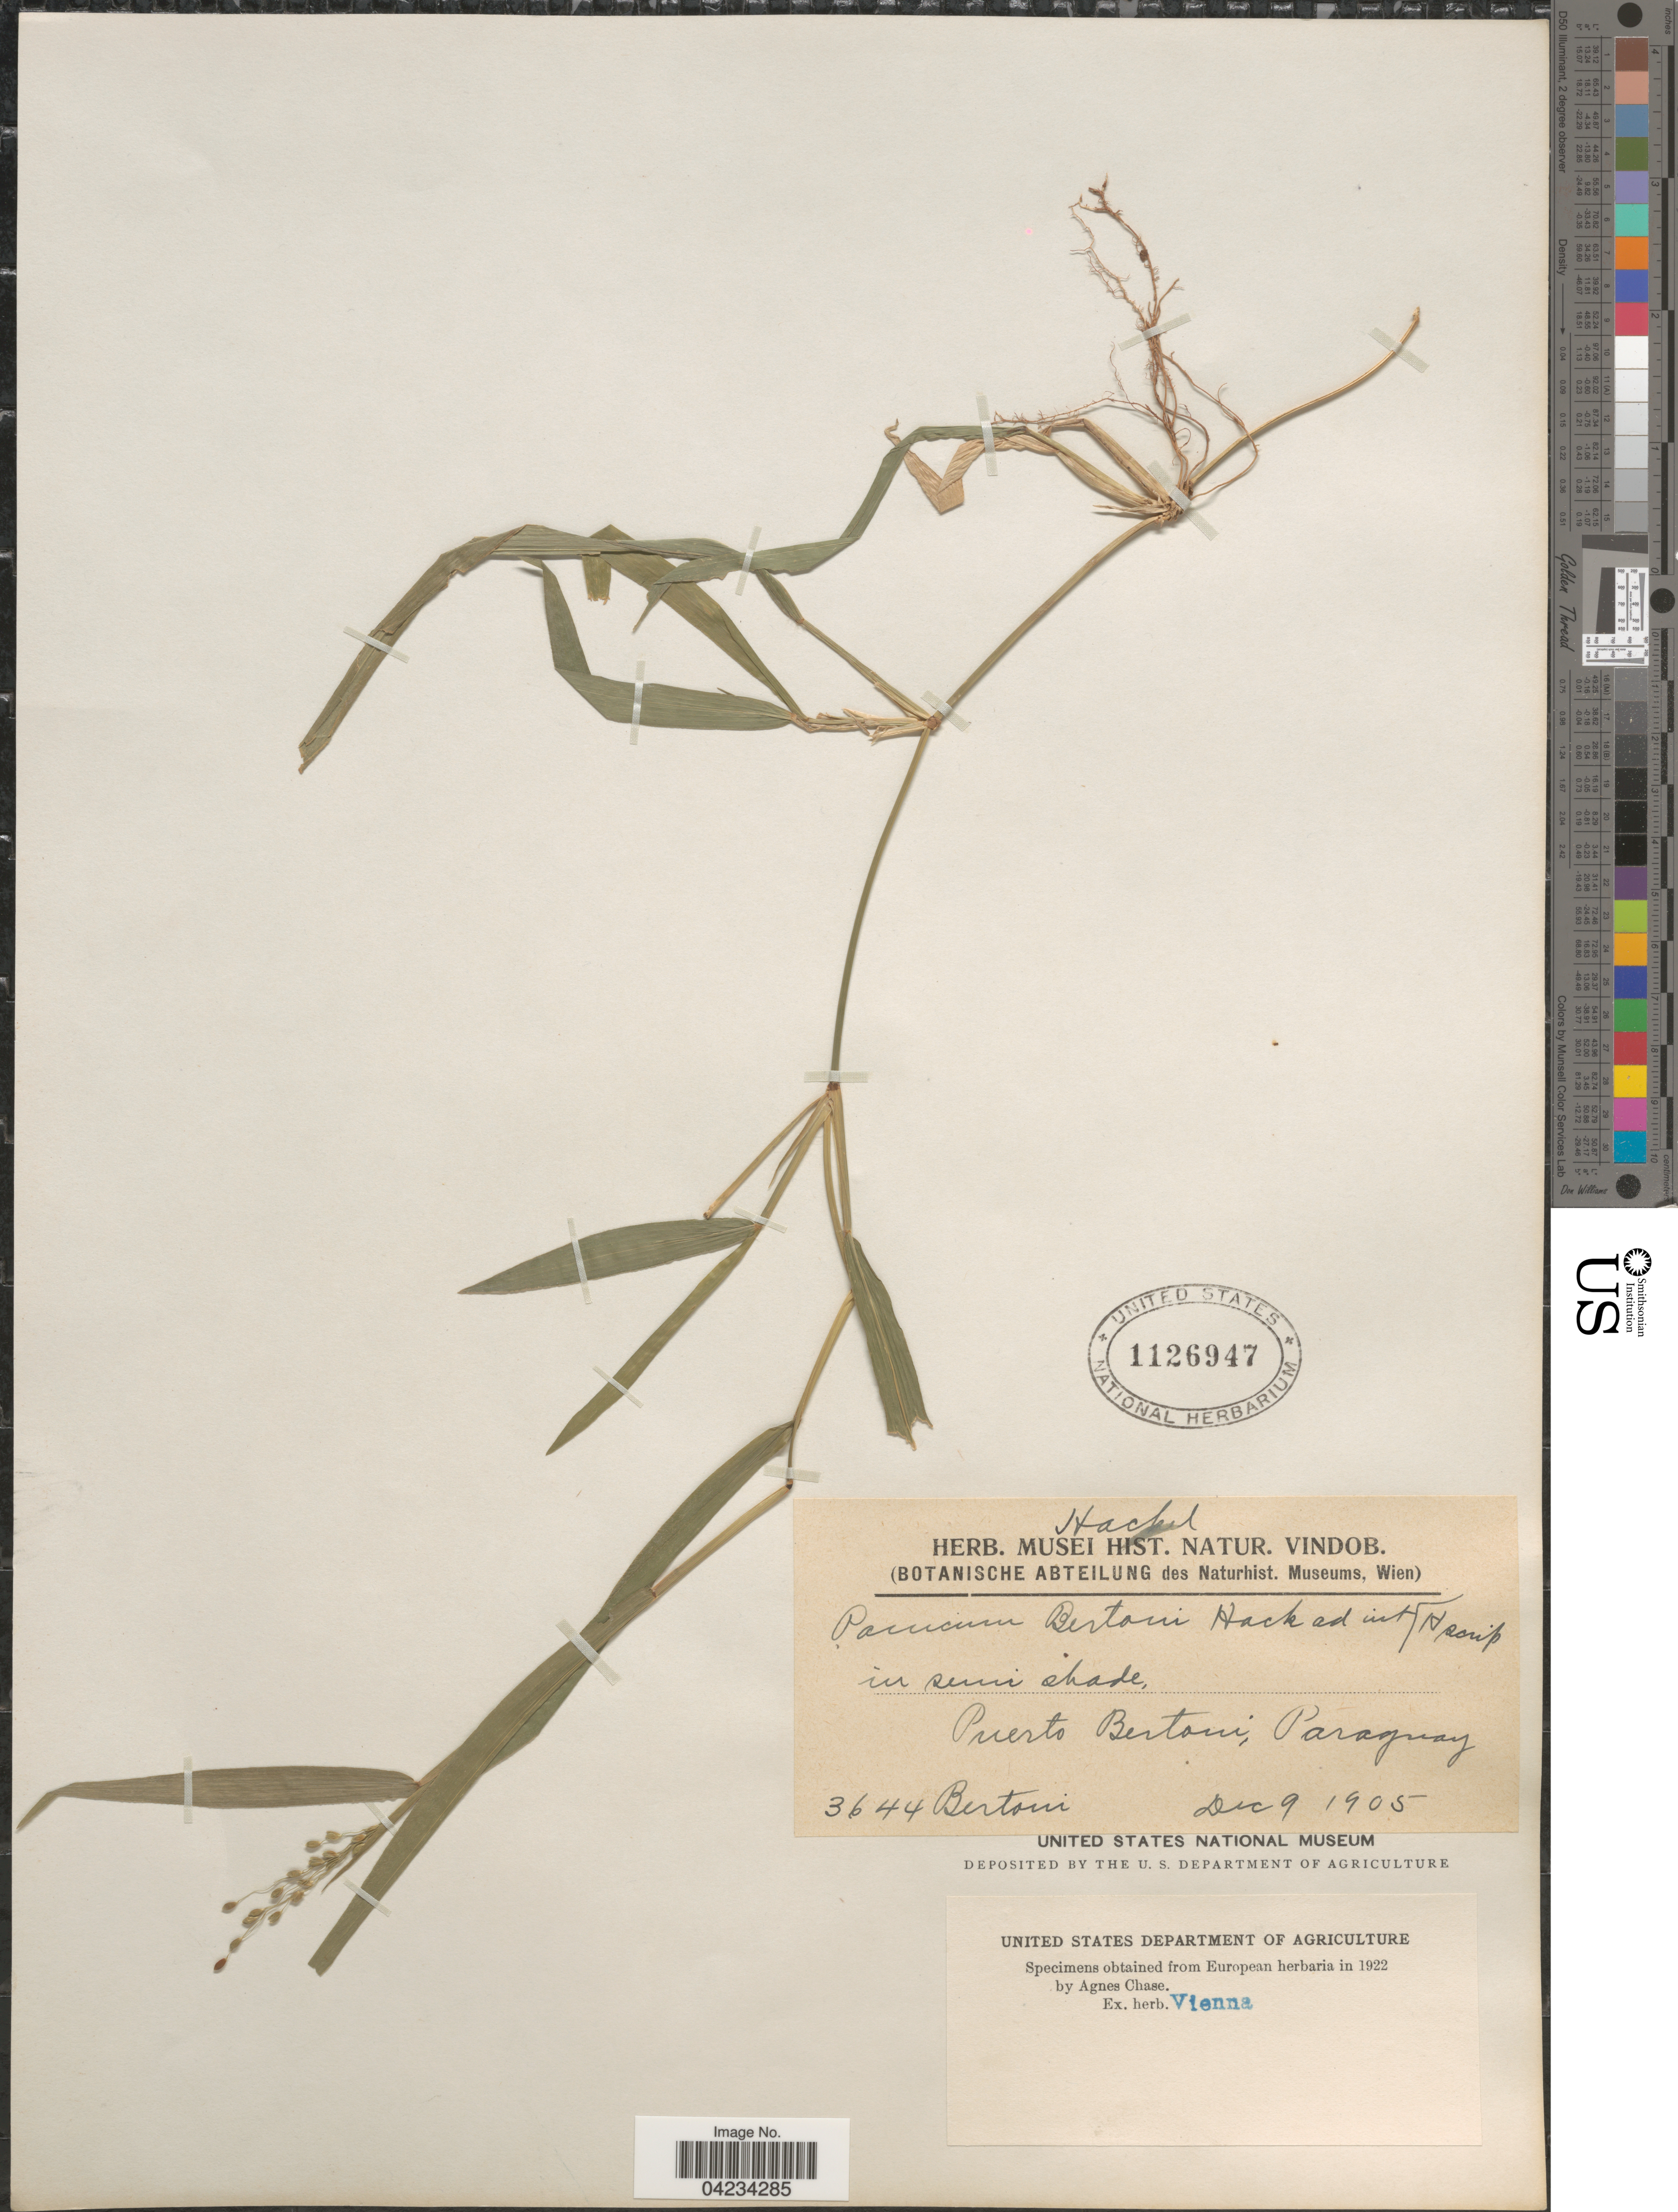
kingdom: Plantae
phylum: Tracheophyta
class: Liliopsida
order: Poales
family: Poaceae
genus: Homolepis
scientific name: Homolepis villaricensis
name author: (Mez) Zuloaga & Soderstr.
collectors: -- Bertoni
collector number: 3644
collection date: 1905-12-09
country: Paraguay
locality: Puerto Bertoni.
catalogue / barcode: US 1126947